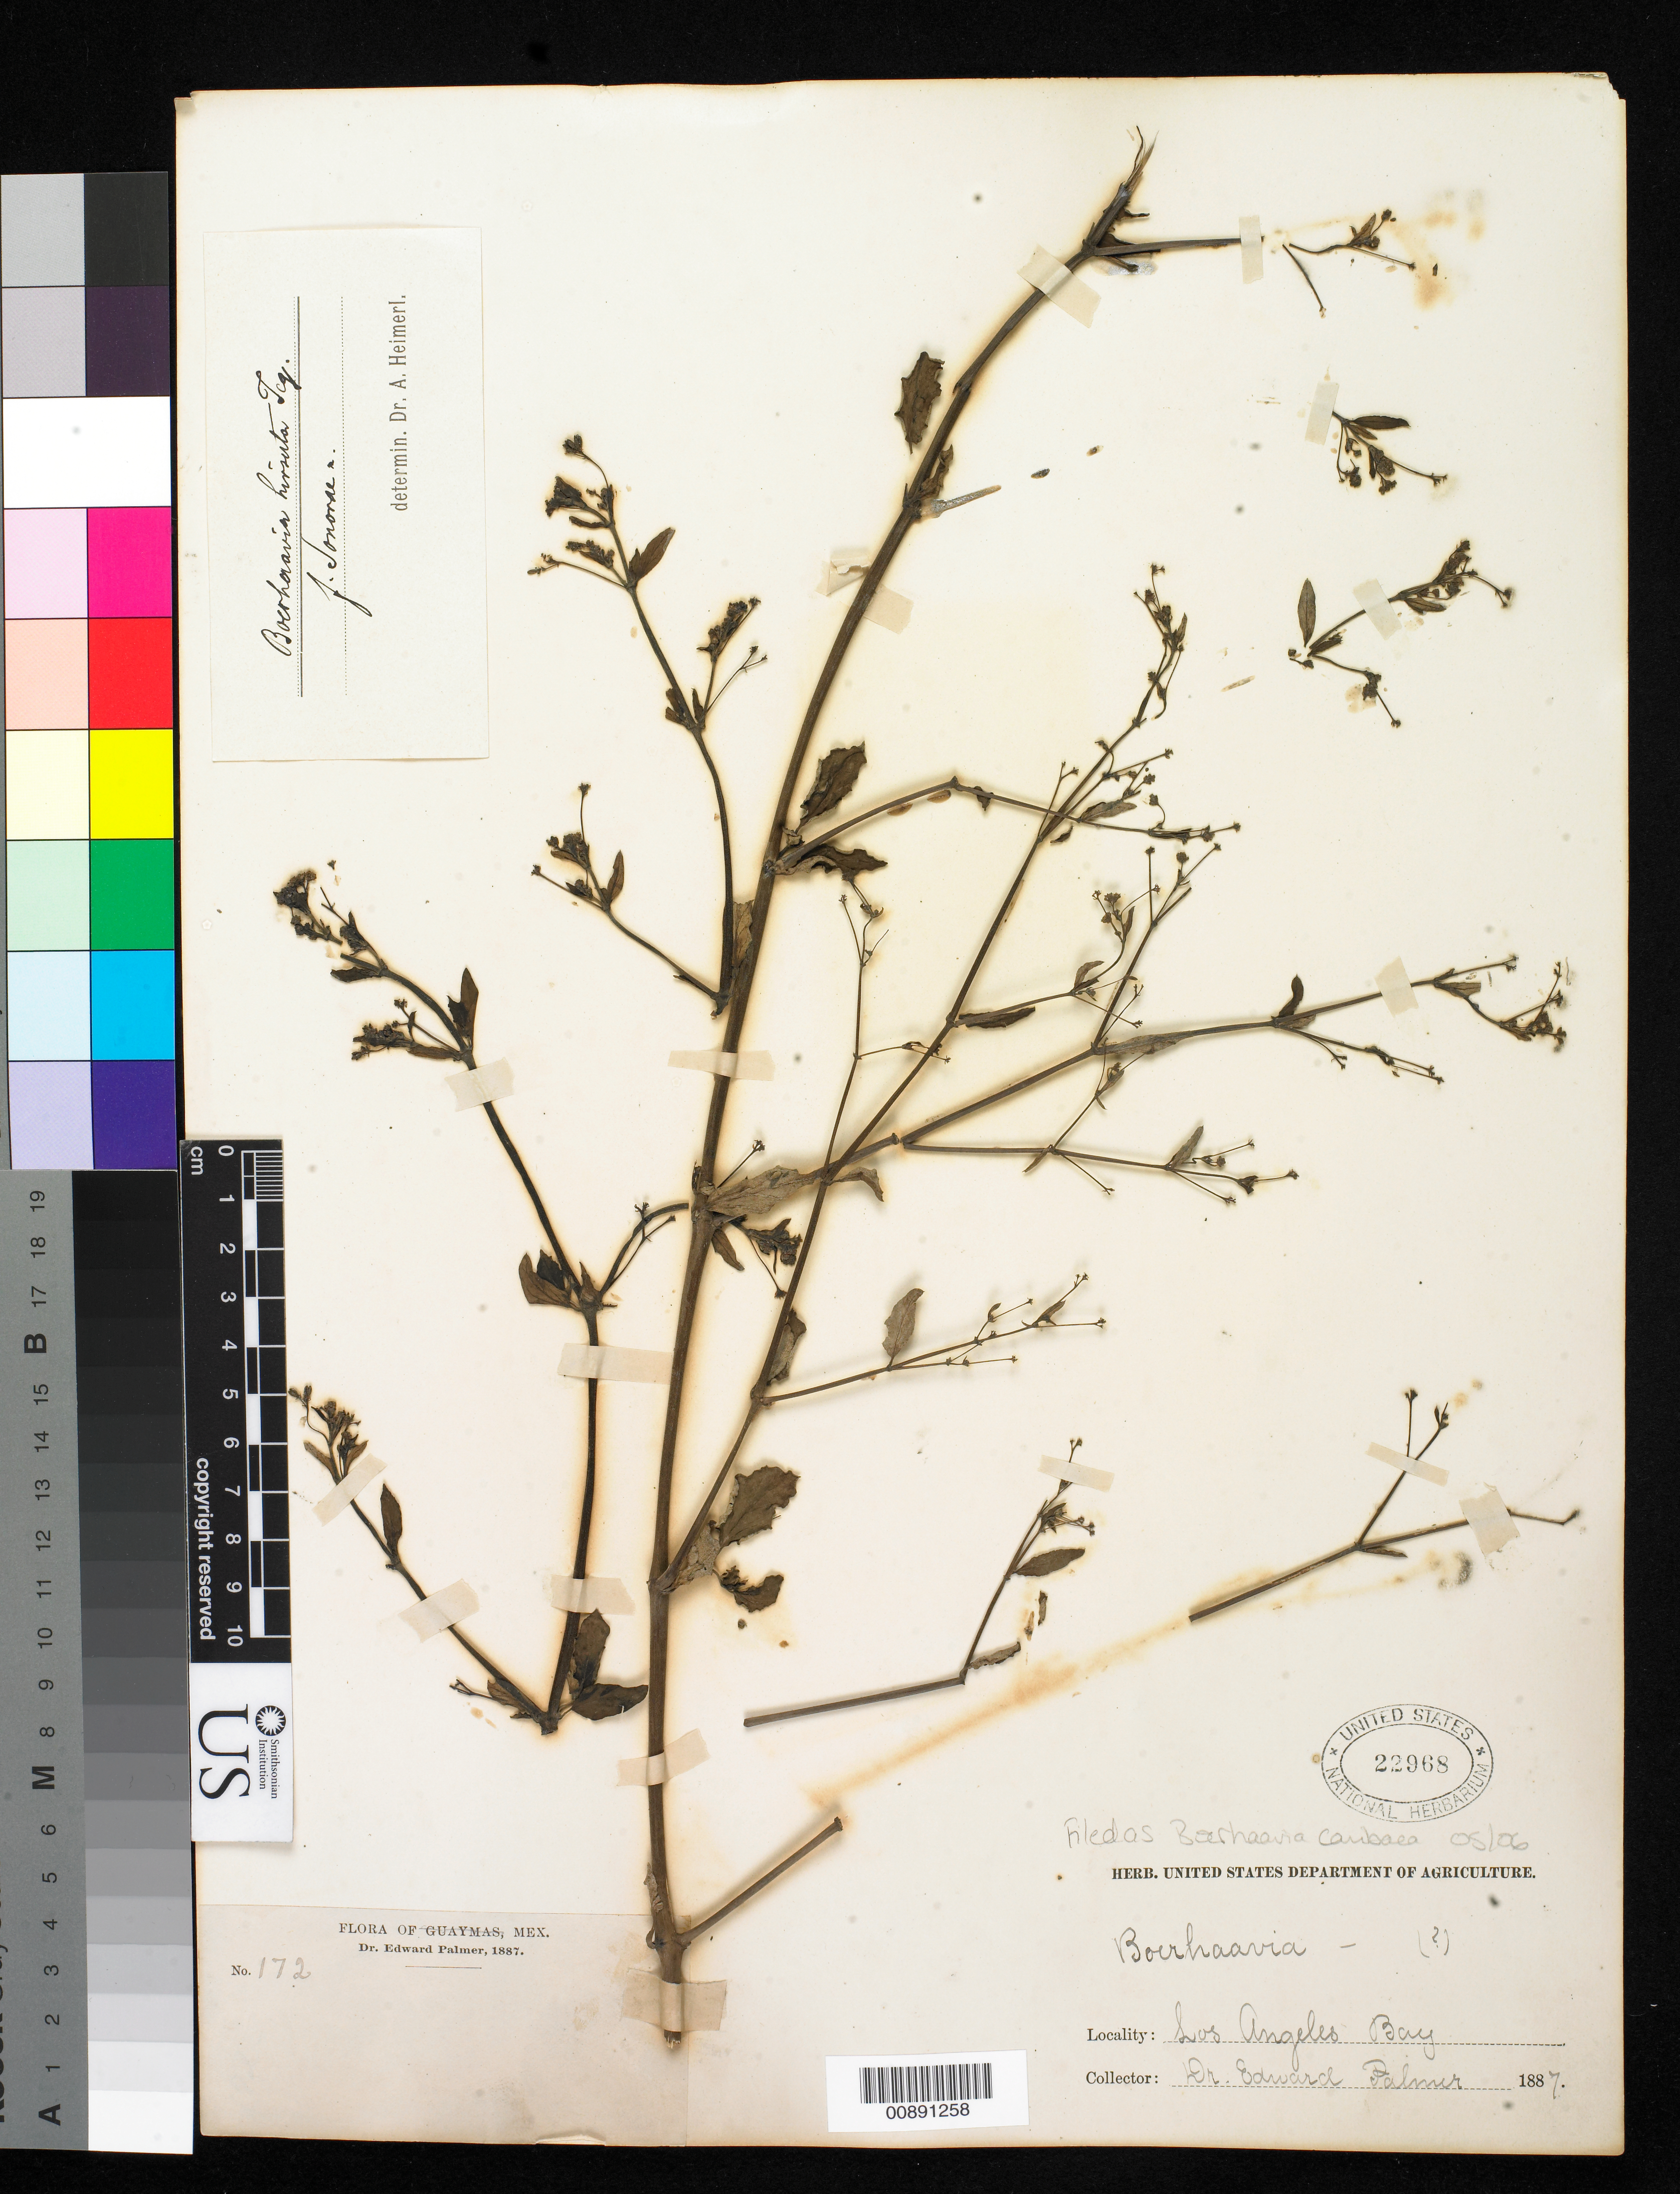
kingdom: Plantae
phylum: Tracheophyta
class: Magnoliopsida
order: Caryophyllales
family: Nyctaginaceae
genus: Boerhavia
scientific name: Boerhavia caribaea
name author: Jacq.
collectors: E. Palmer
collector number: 172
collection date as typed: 1887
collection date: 1887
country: Mexico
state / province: Baja California Norte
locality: Los Angeles Bay, Baja California.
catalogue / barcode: US 22968